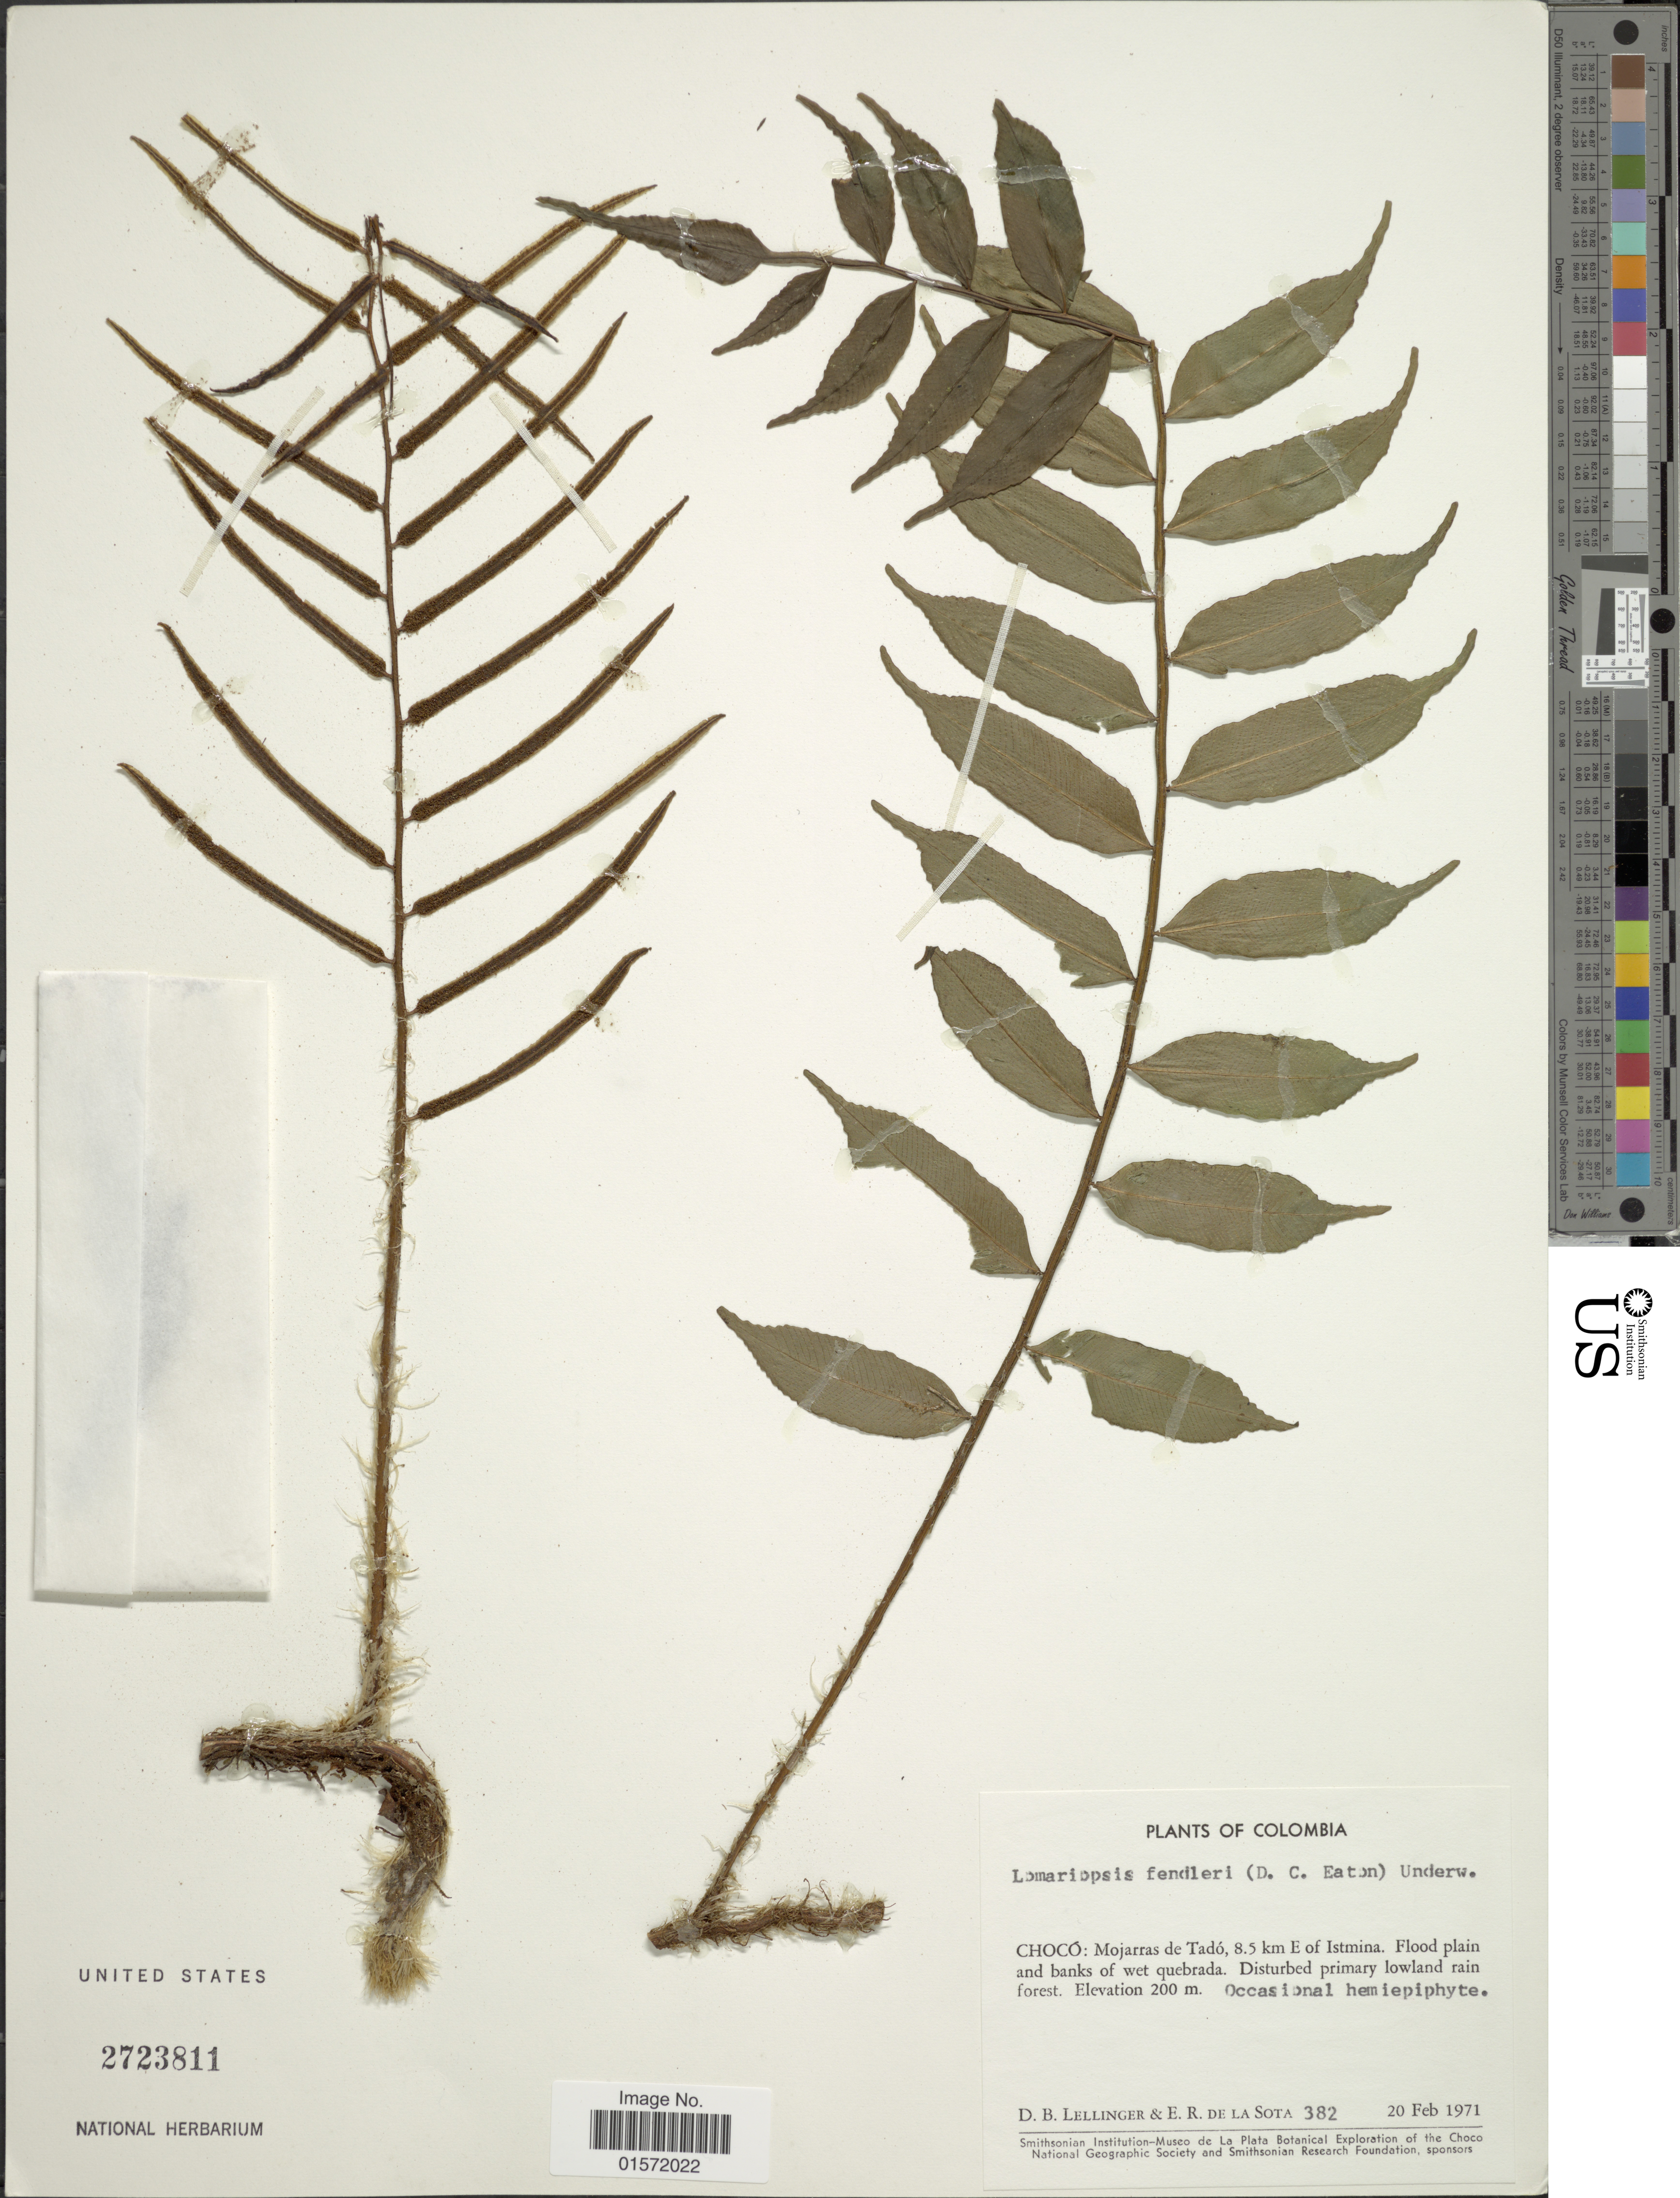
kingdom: Plantae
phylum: Tracheophyta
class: Polypodiopsida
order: Polypodiales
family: Lomariopsidaceae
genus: Lomariopsis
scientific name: Lomariopsis fendleri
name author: D.C. Eaton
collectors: D. B. Lellinger & E. R. de la Sota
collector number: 382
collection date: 1971-02-20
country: Colombia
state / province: Chocó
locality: Mojarras de Tadó, 8.5 km E of Istmina. Flood plain and banks of wet quebrada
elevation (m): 200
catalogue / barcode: US 2723811